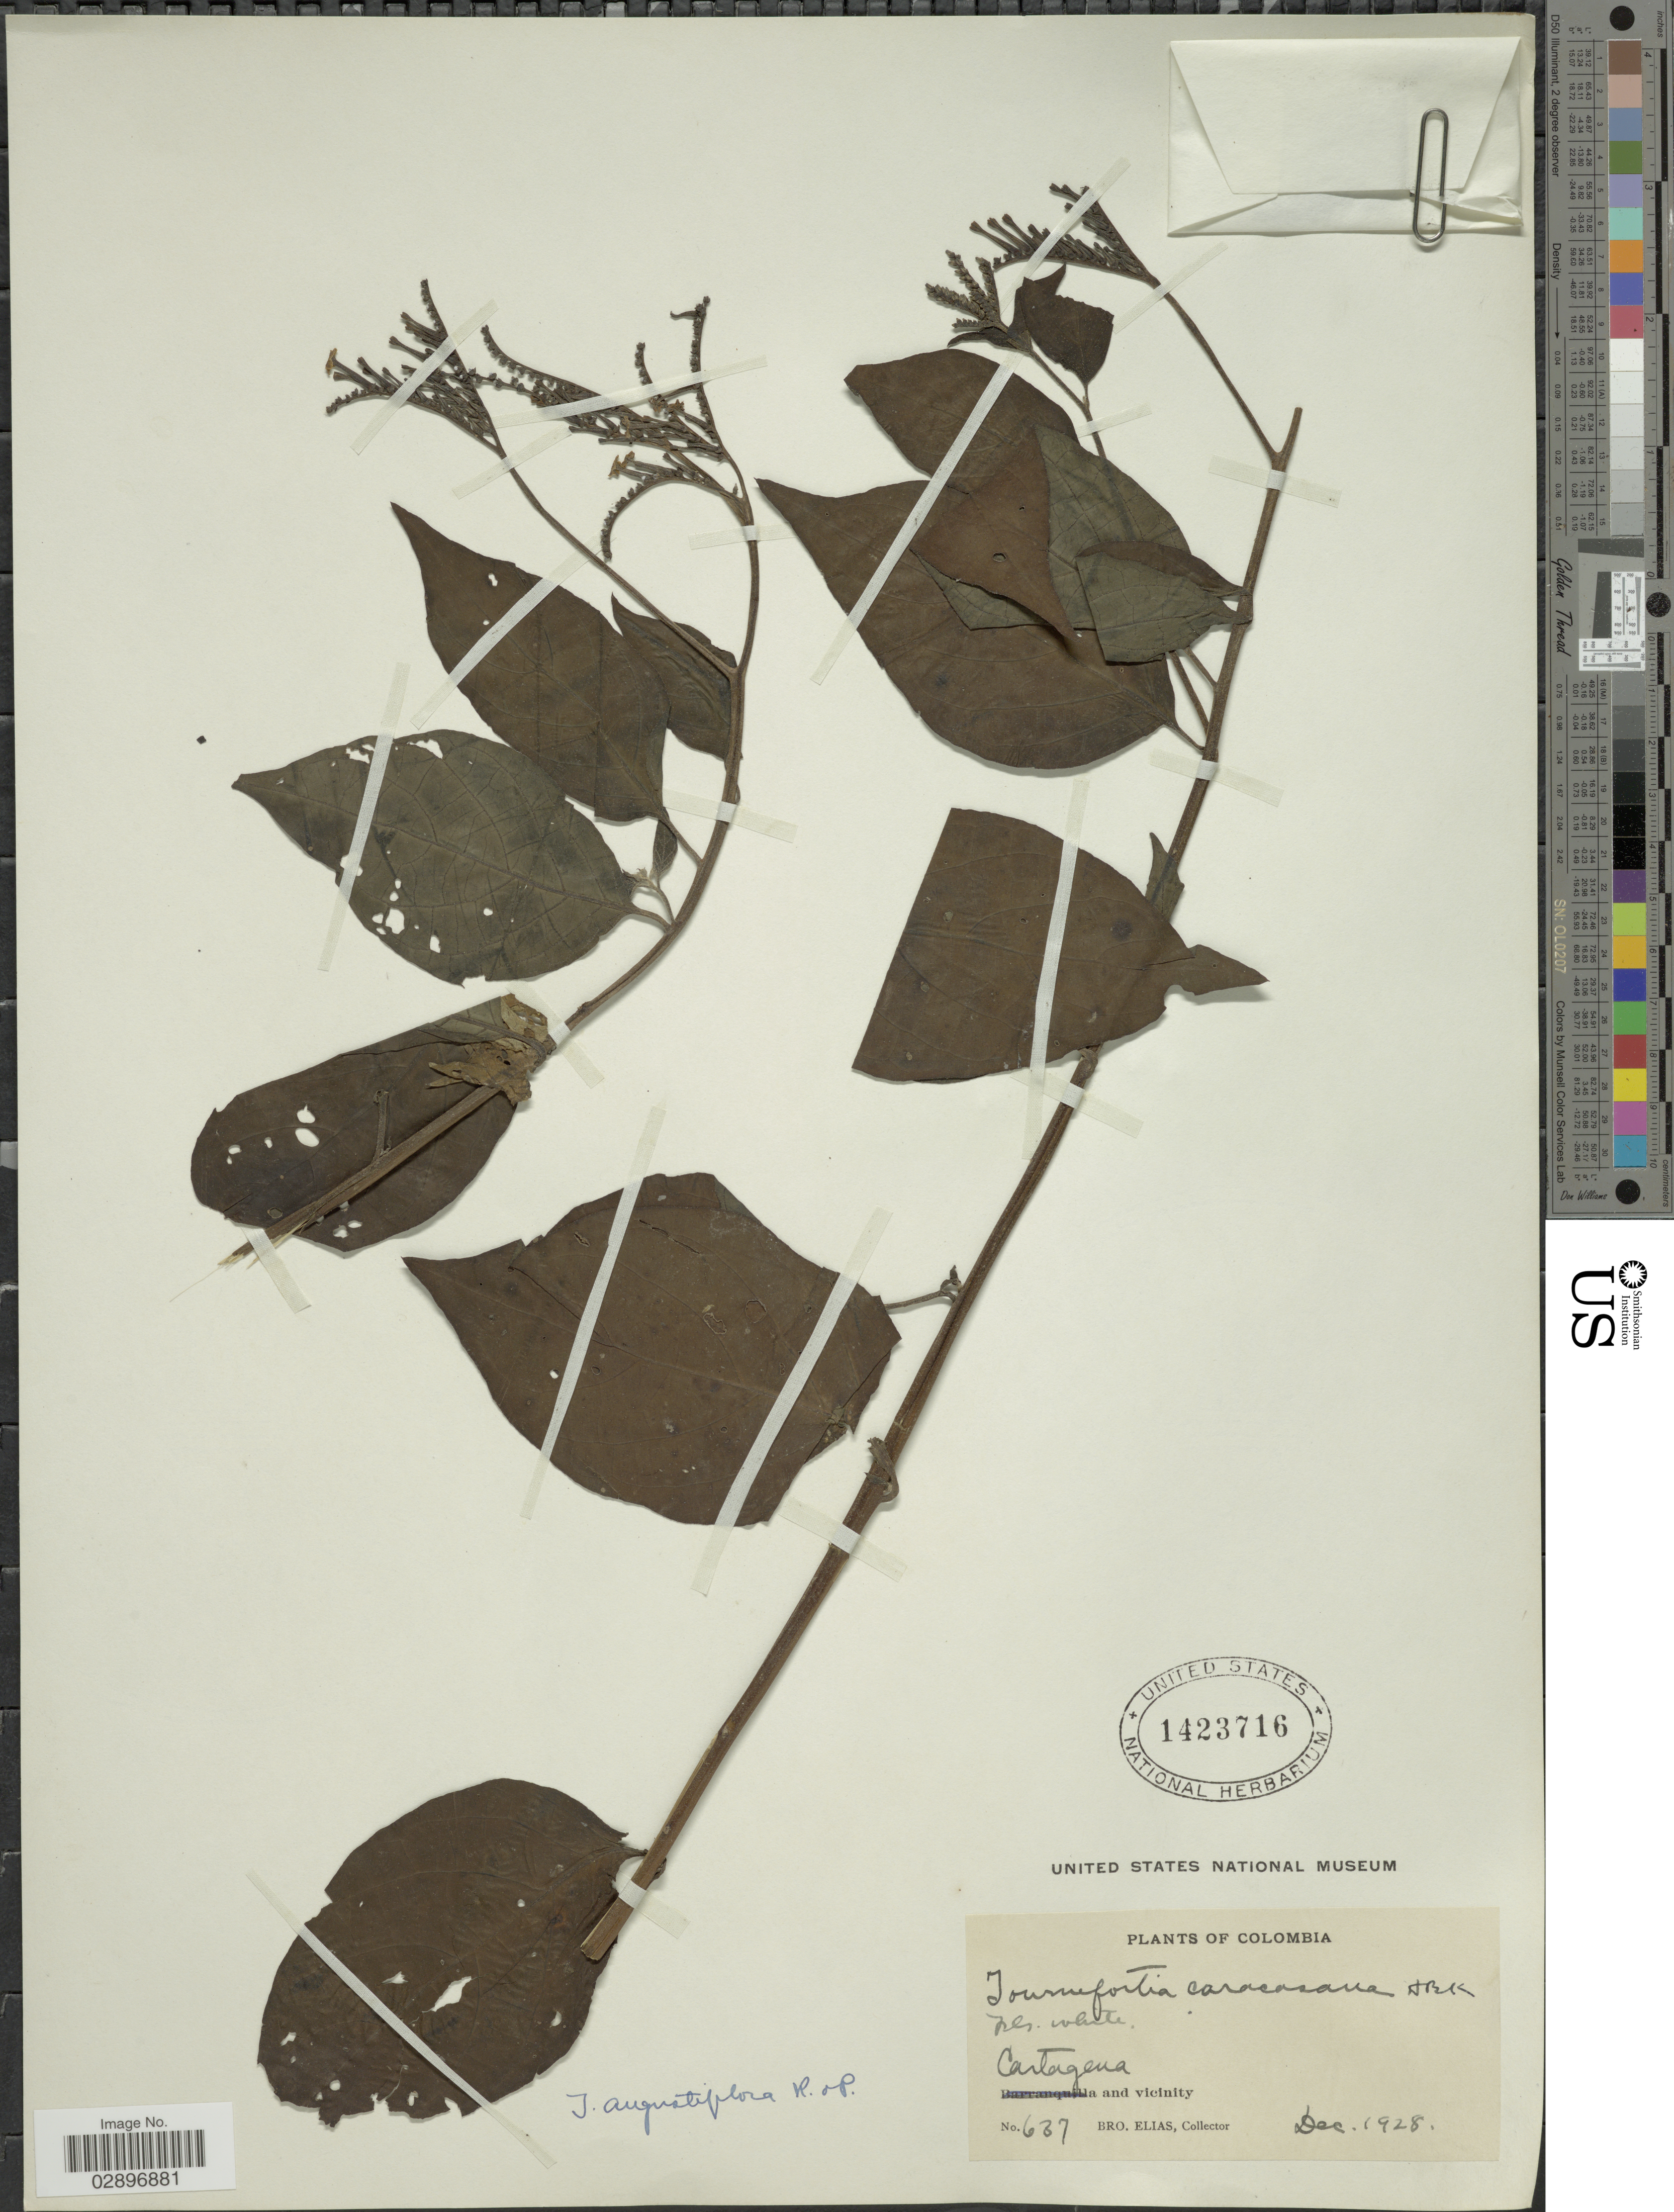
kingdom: Plantae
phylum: Tracheophyta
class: Magnoliopsida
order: Boraginales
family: Heliotropiaceae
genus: Tournefortia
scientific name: Tournefortia angustiflora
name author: Ruiz & Pav.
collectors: Bro. Elias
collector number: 637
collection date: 1928-12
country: Colombia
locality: Cartagena and vicinity.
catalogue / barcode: US 1423716